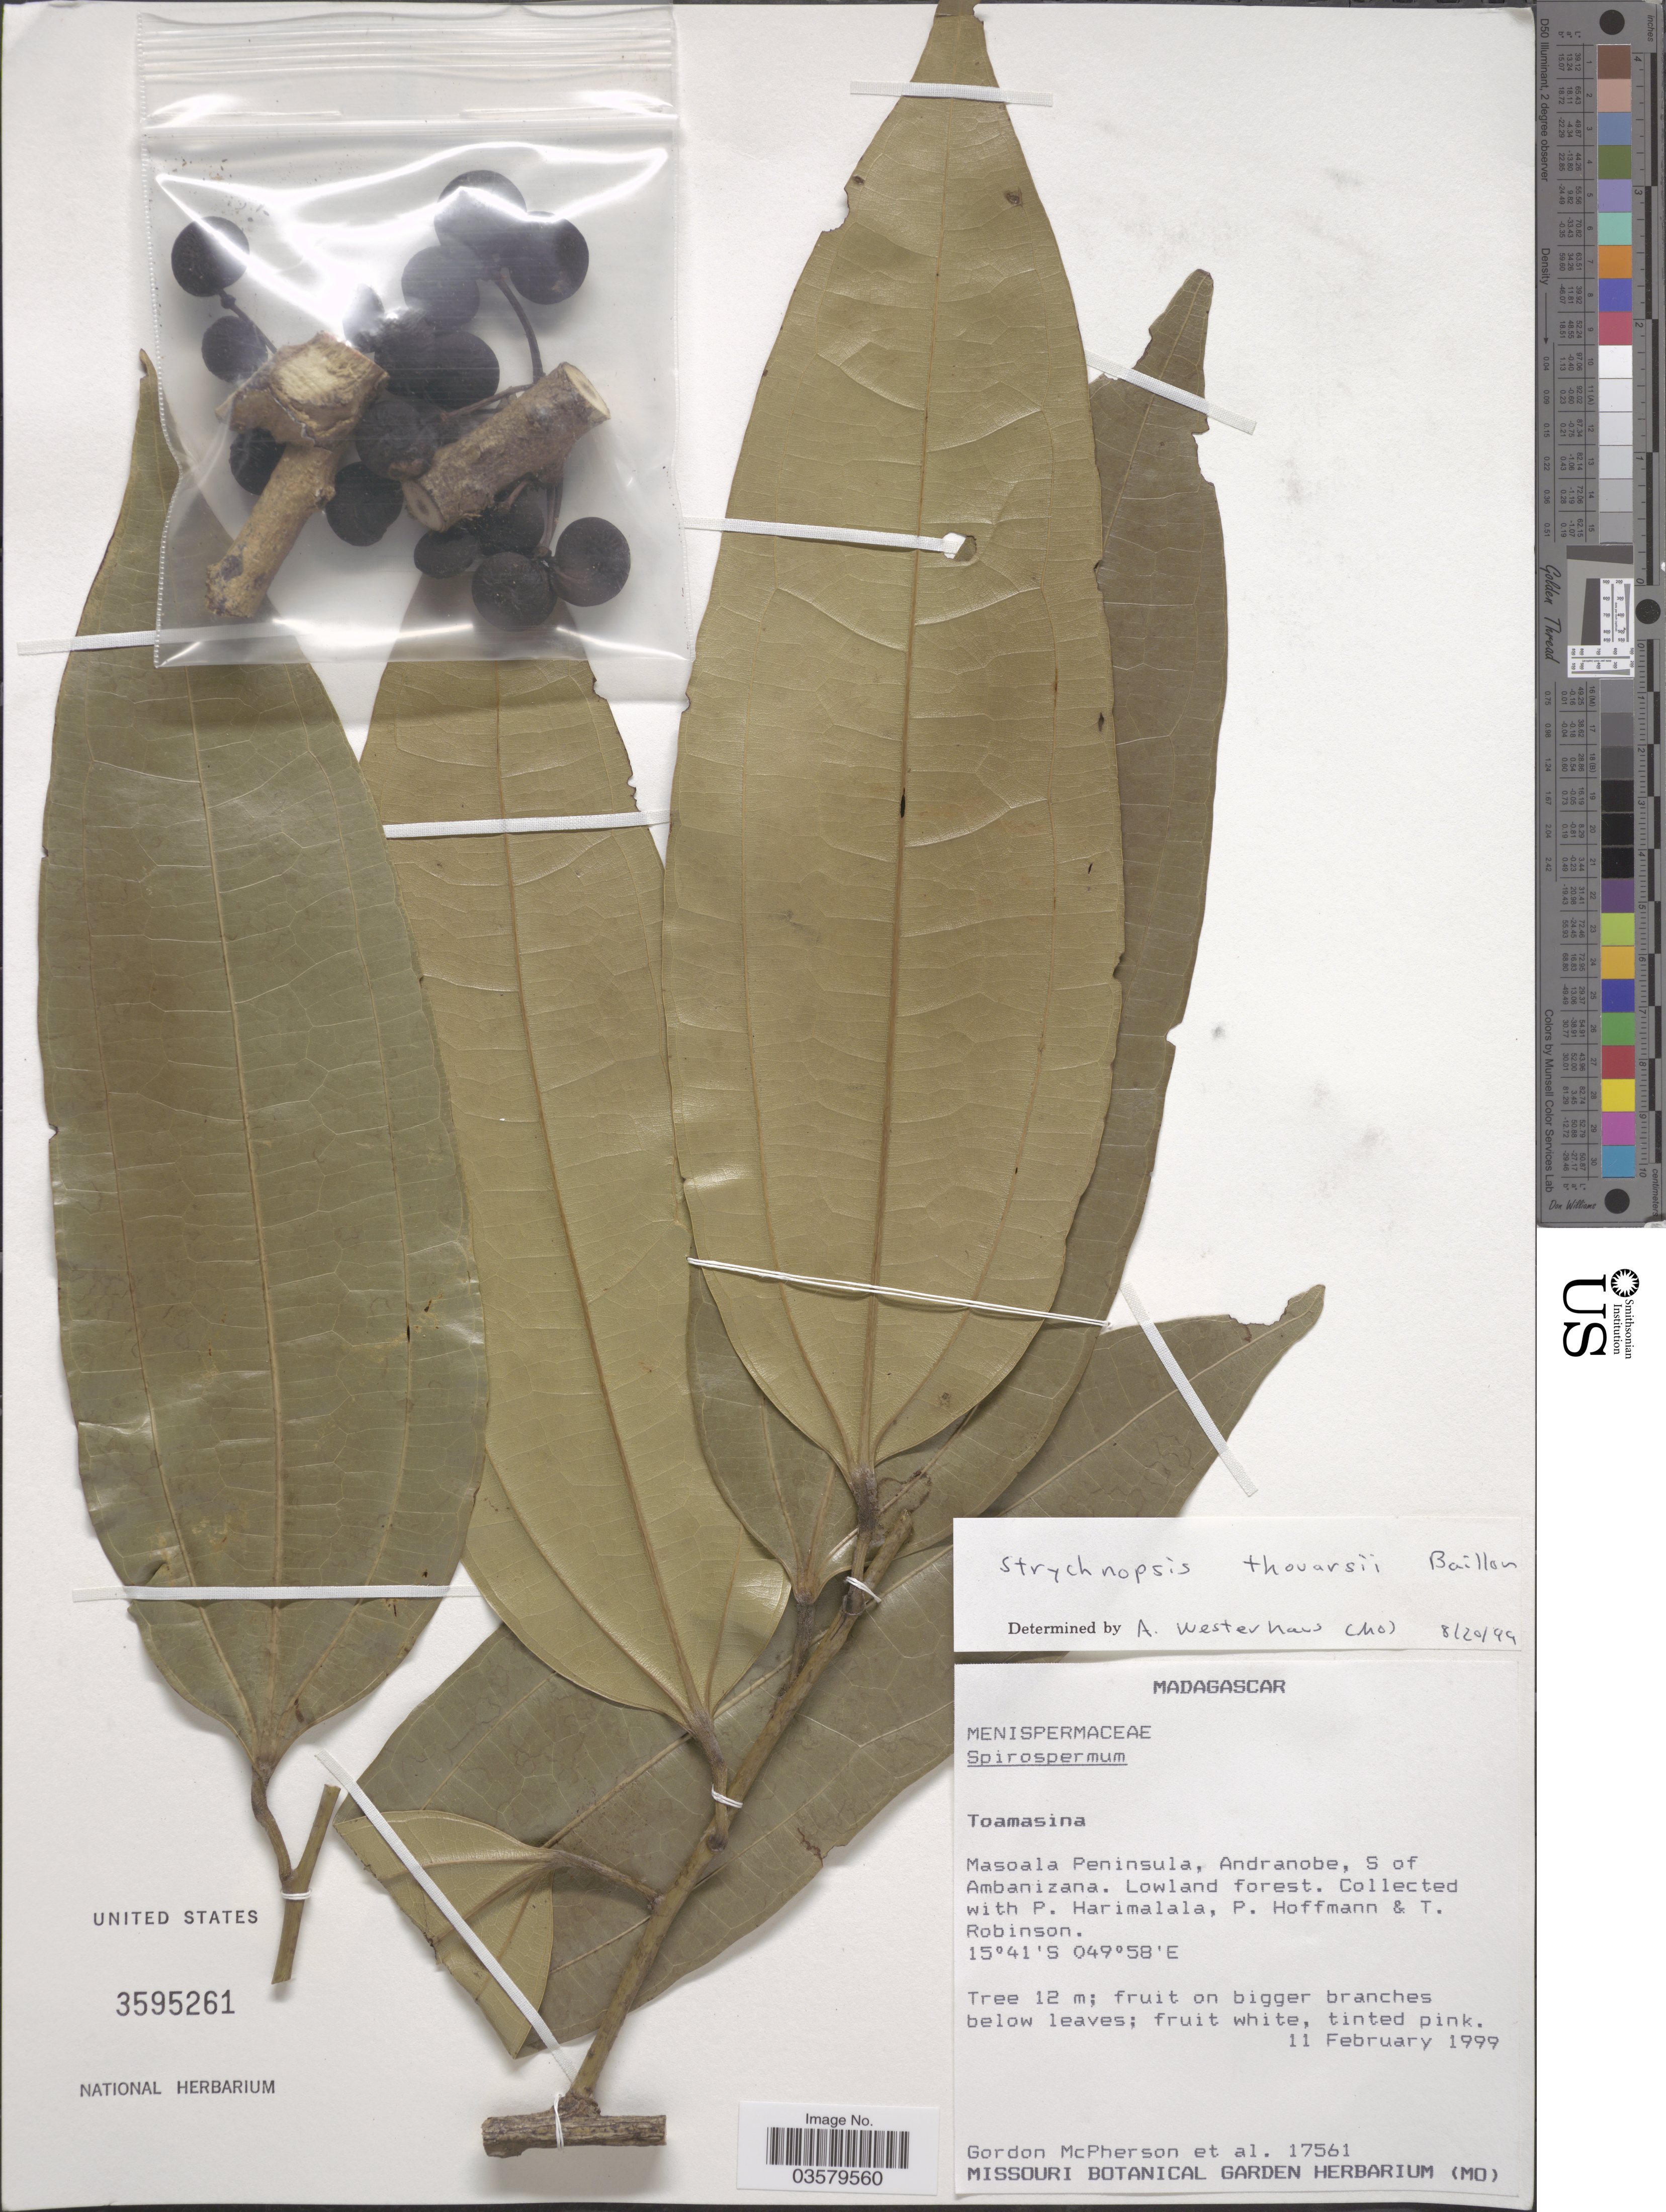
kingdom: Plantae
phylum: Tracheophyta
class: Magnoliopsida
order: Ranunculales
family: Menispermaceae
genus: Strychnopsis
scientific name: Strychnopsis thouarsii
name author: Baill.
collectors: G. D. McPherson, P. Harimalala, P. Hoffmann & T. P. Robinson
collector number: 17561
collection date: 1999-02-11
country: Madagascar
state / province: Analanjirofo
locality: Masoala Peninsula, Andranobe, S of Ambanizana.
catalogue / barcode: US 3595261